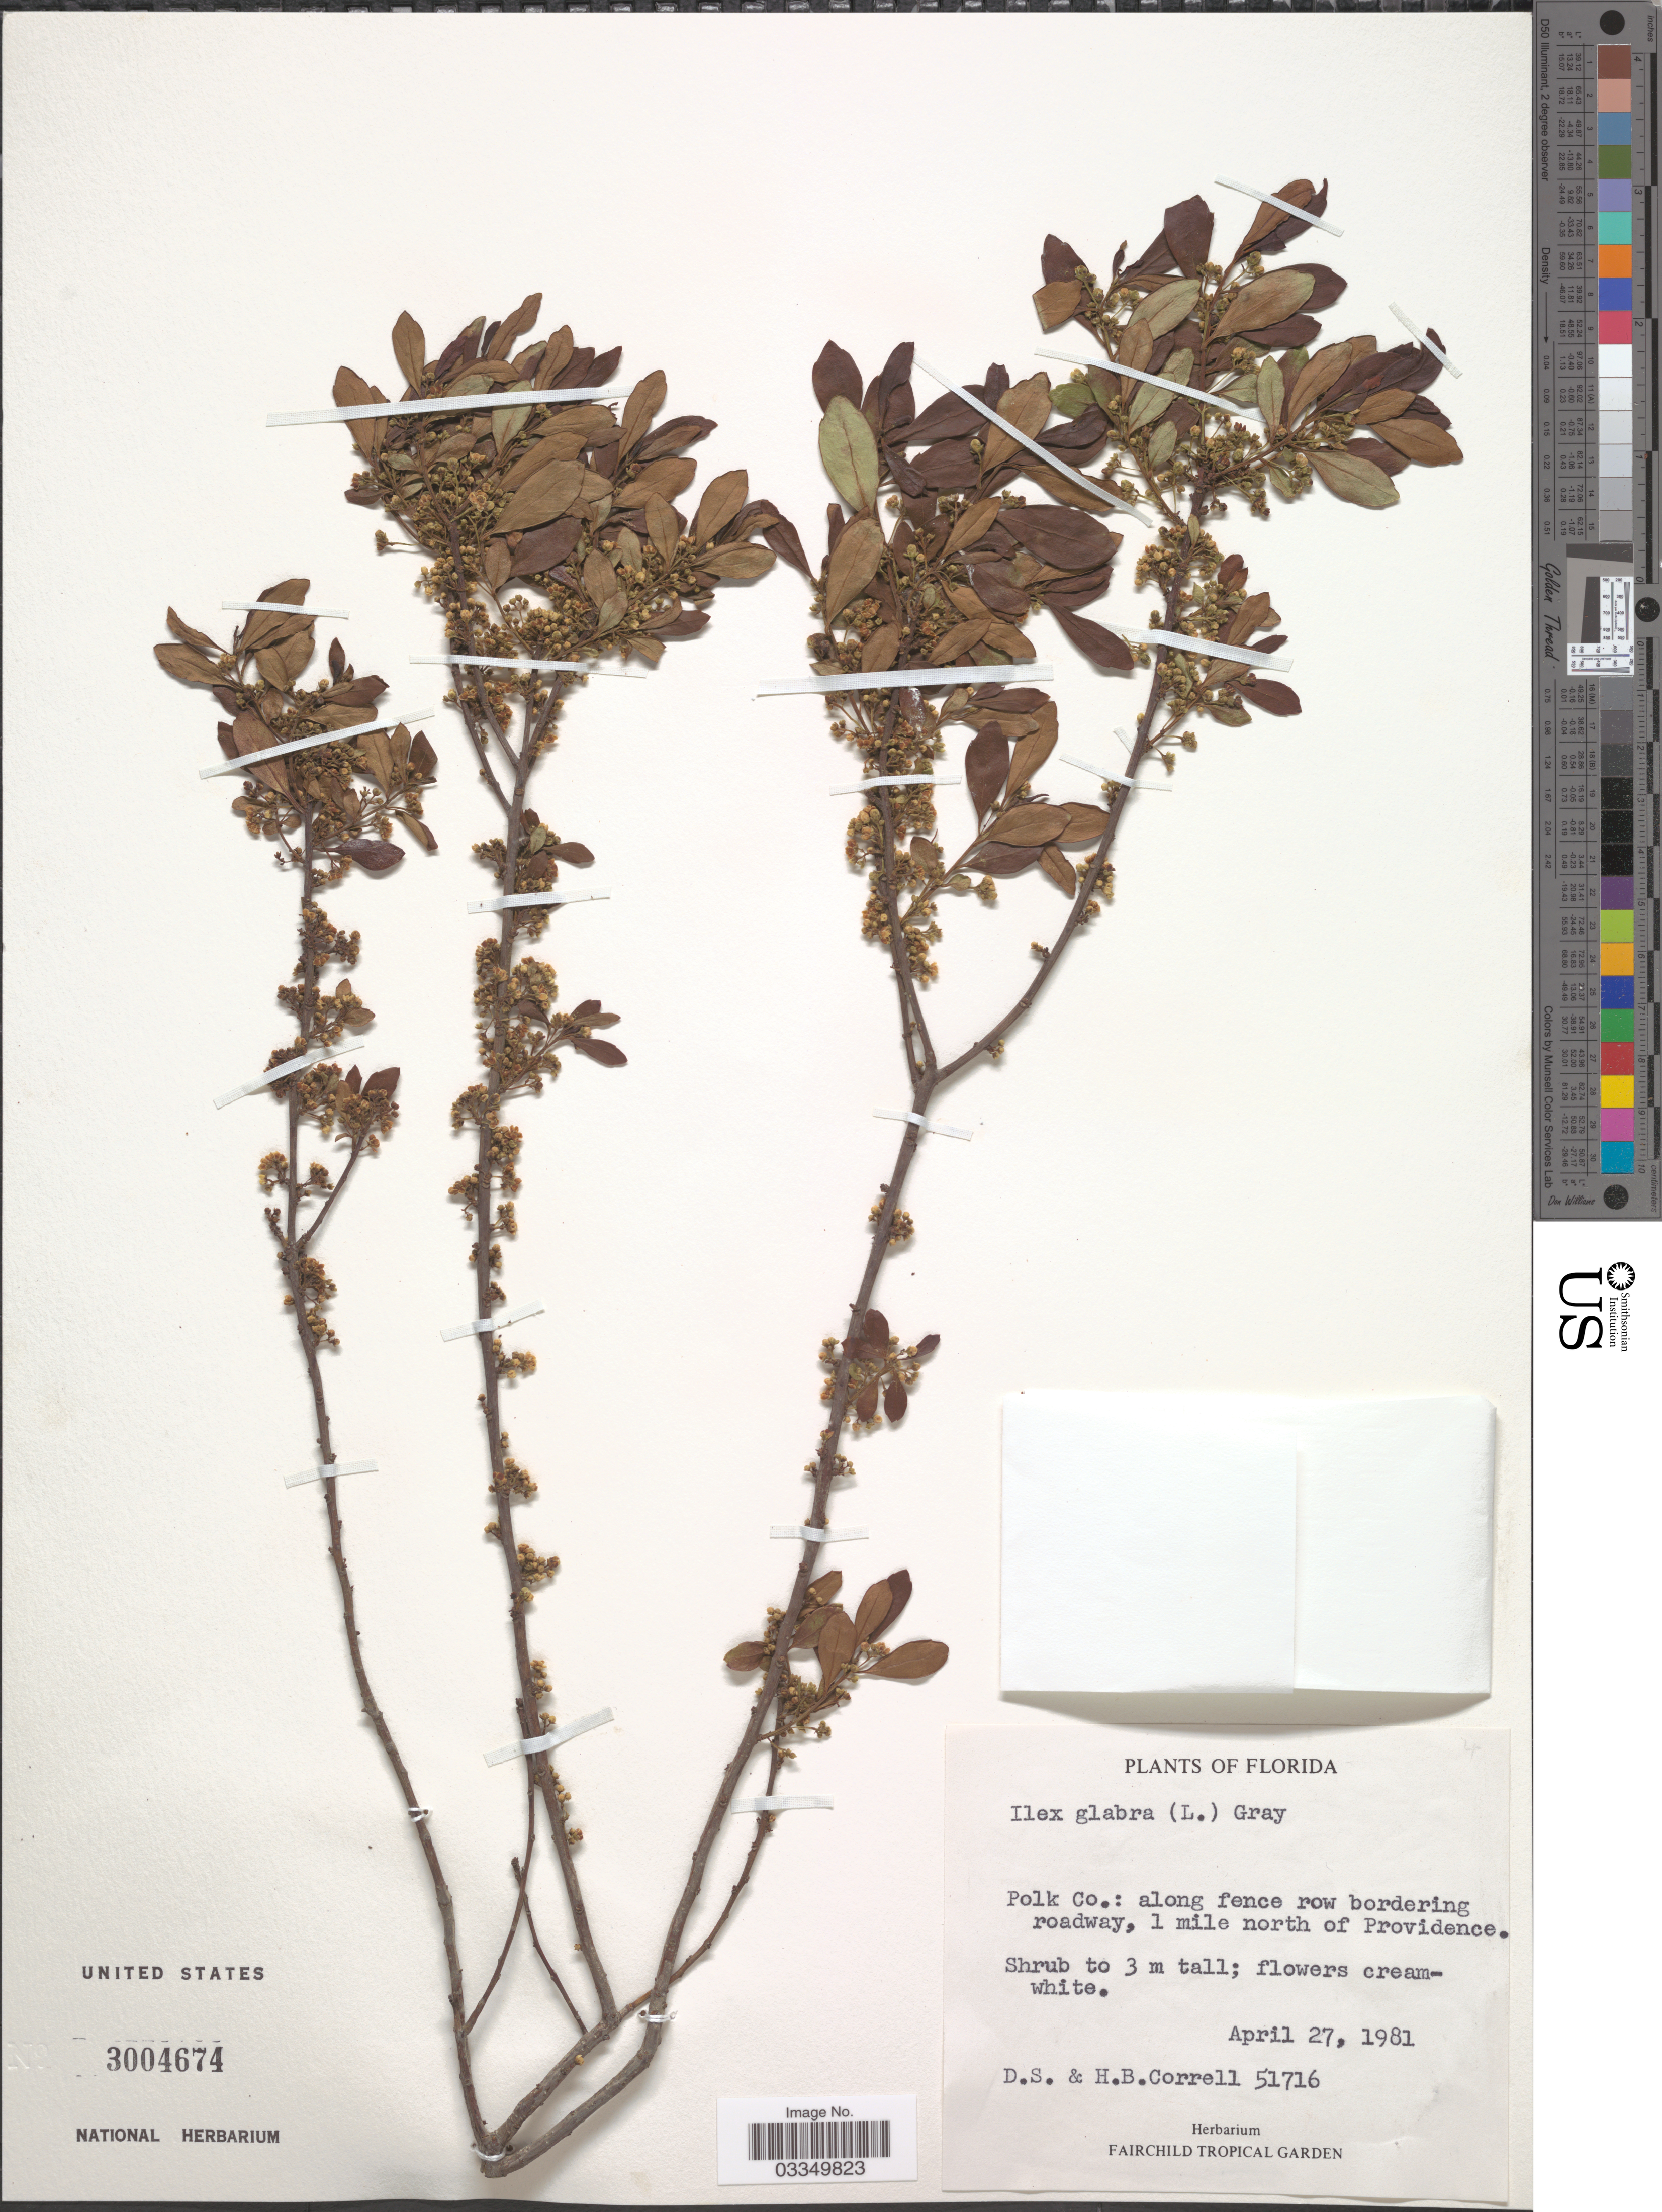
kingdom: Plantae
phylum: Tracheophyta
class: Magnoliopsida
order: Aquifoliales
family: Aquifoliaceae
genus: Ilex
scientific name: Ilex glabra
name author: (L.) A. Gray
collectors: D. S. Correll & H. Correll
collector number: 51716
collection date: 1981-04-27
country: United States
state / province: Florida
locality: Polk Co.: along fence row bordering roadway, 1 mile north of Providence.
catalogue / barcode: US 3004674